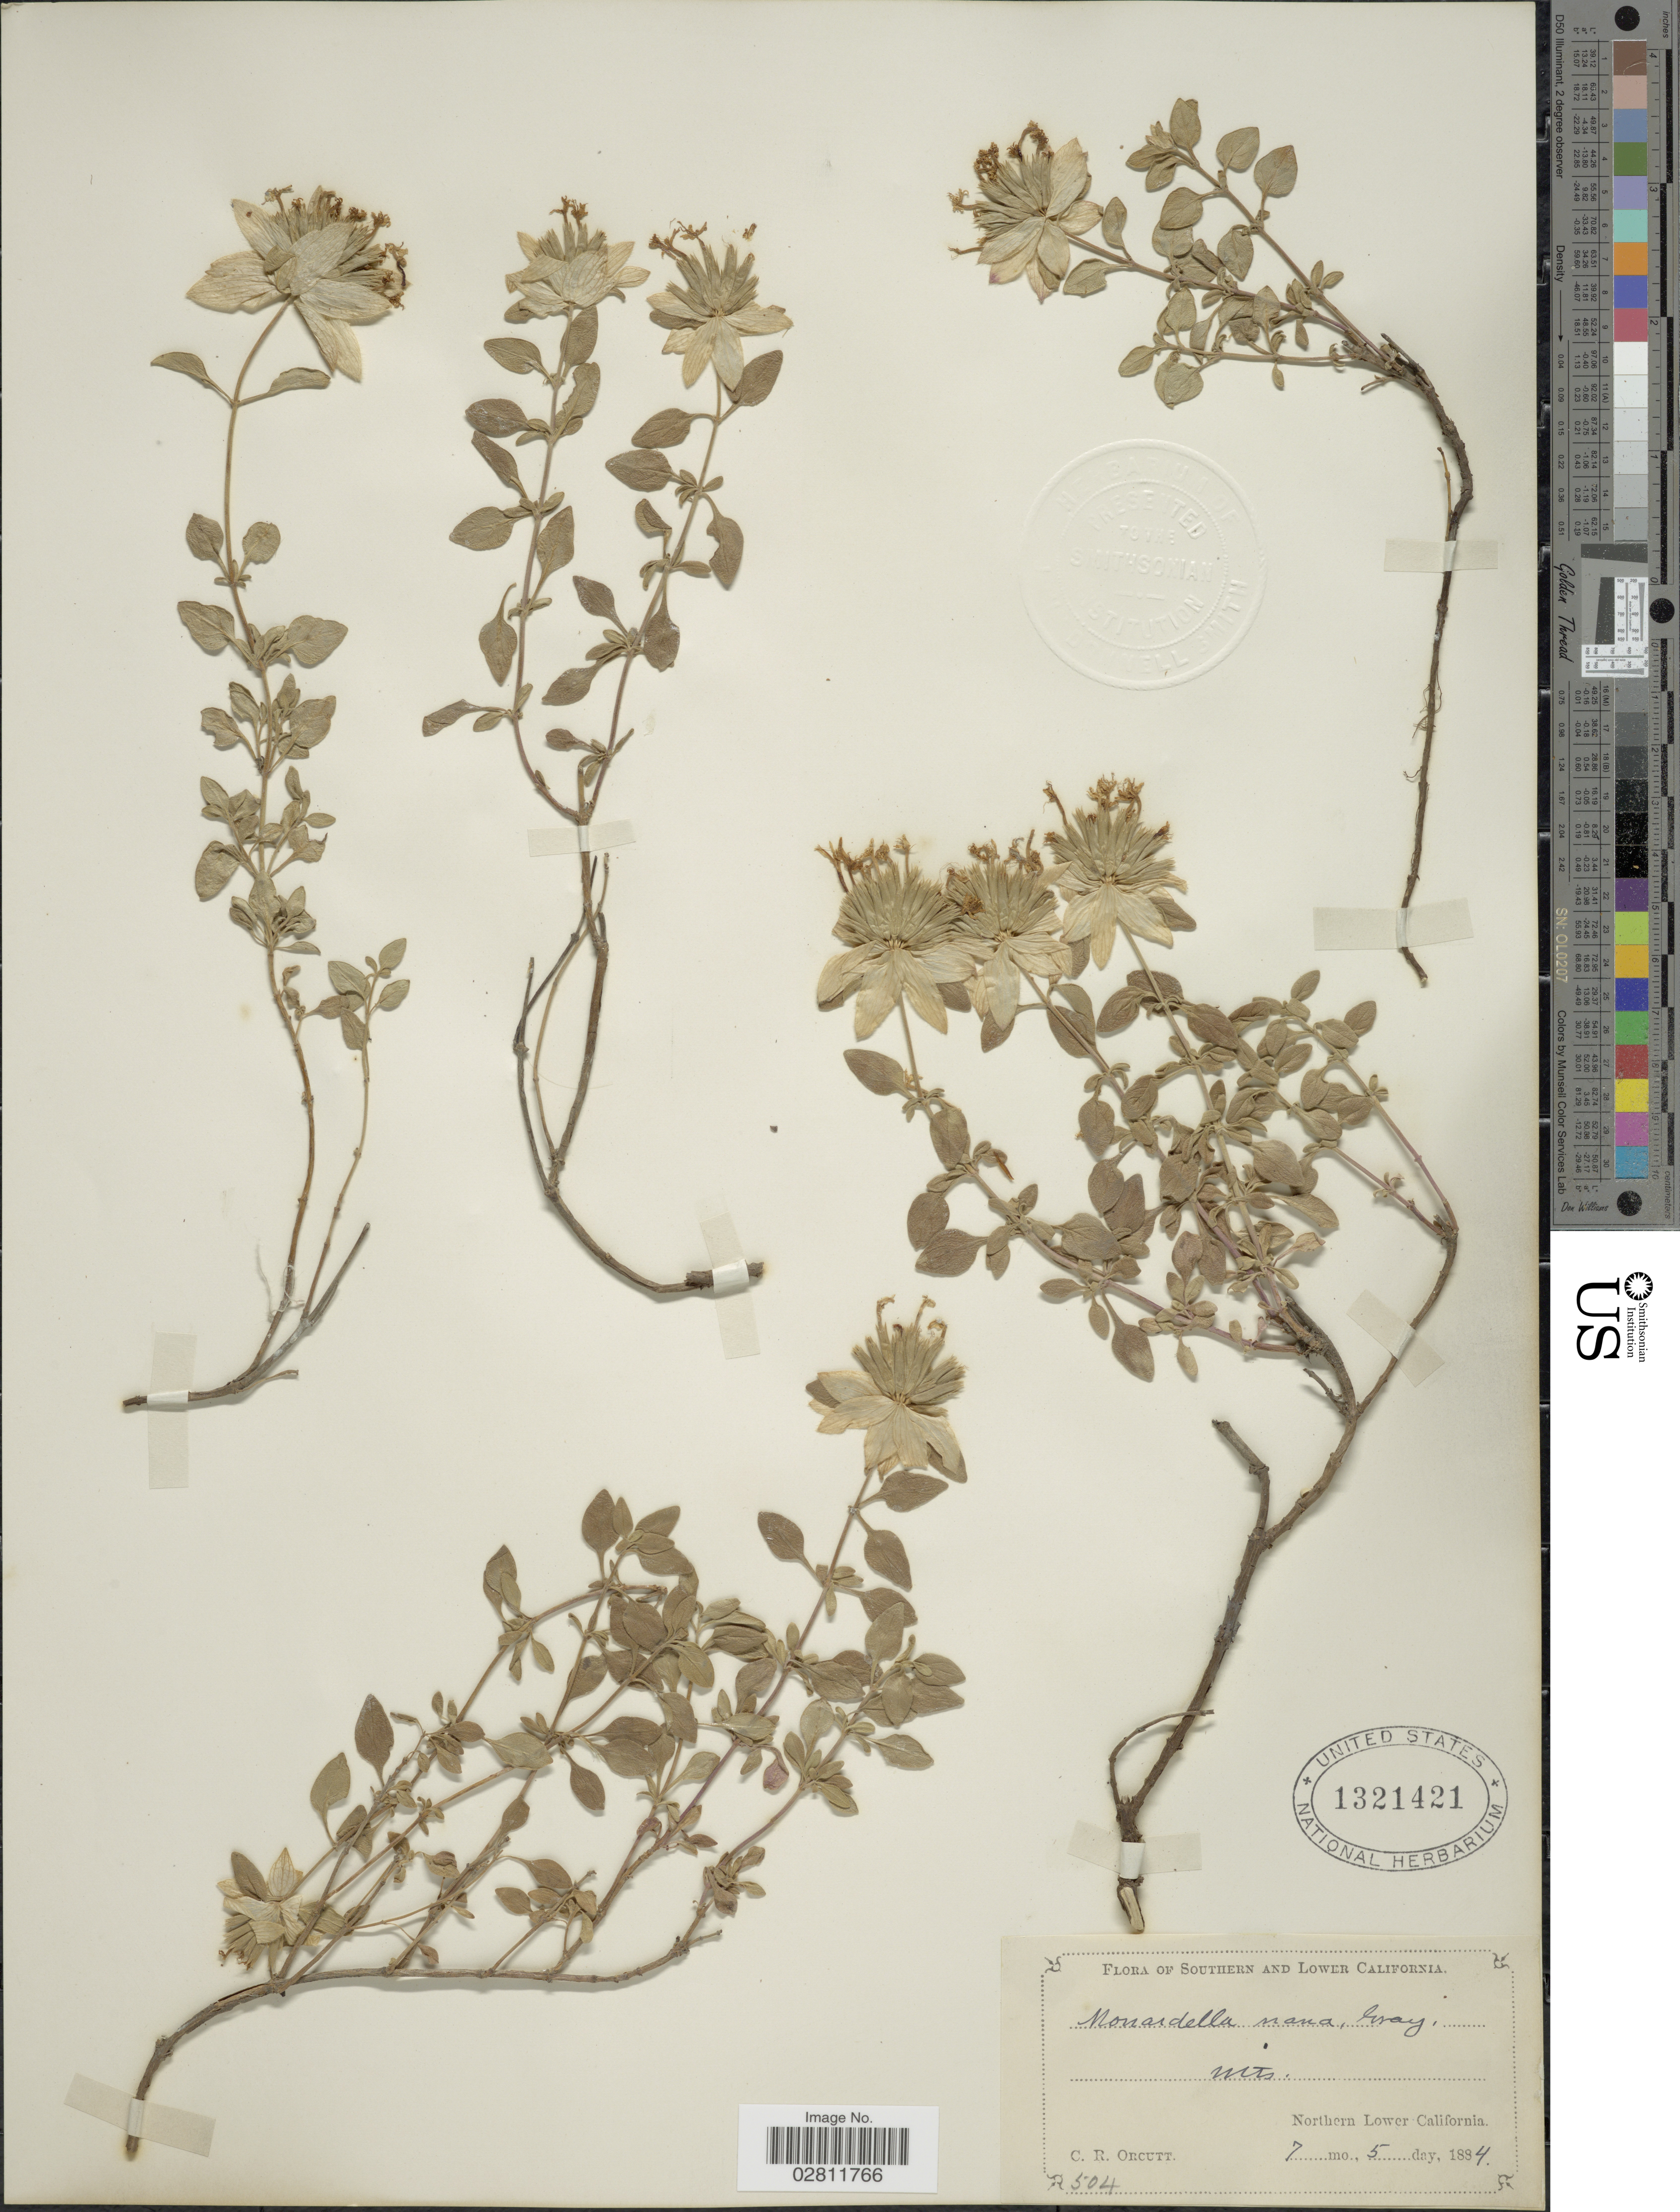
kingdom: Plantae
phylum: Tracheophyta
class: Magnoliopsida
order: Lamiales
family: Lamiaceae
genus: Monardella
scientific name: Monardella nana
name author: A. Gray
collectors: C. R. Orcutt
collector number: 504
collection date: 1884-07-05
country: Mexico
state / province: Baja California Norte / Baja California Sur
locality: Mts. Northern Lower California.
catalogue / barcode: US 1321421